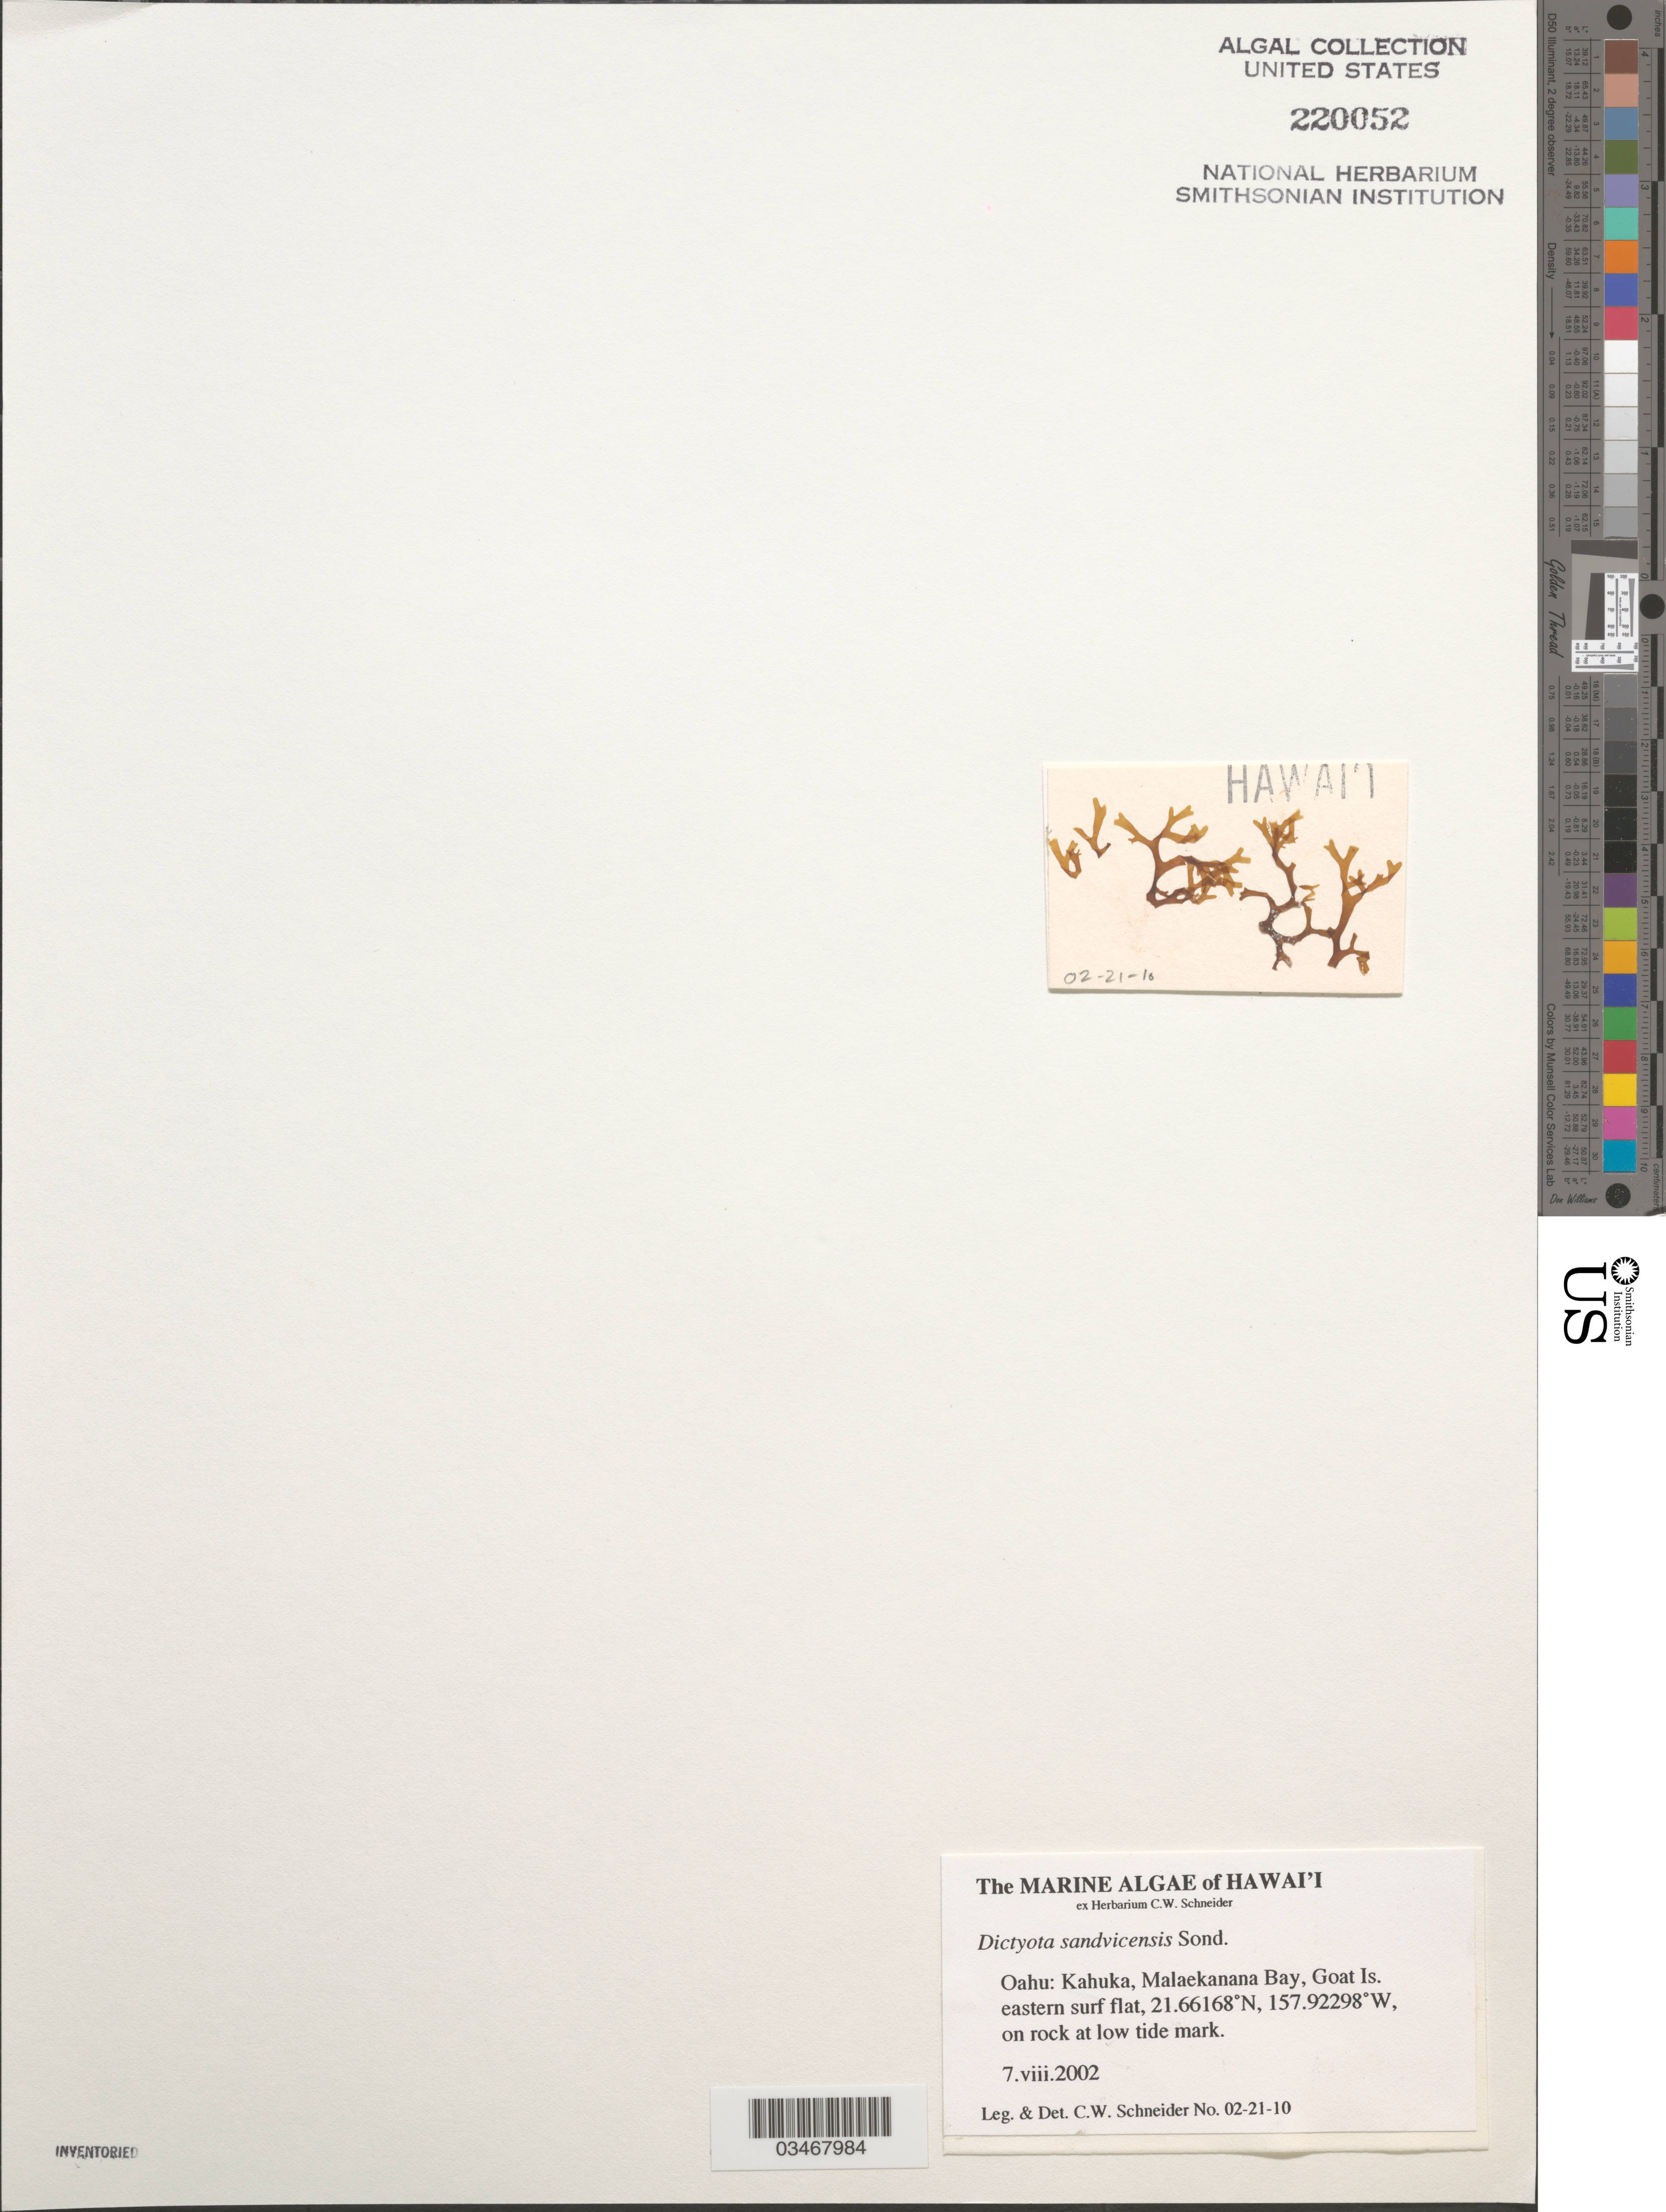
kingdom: Chromista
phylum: Ochrophyta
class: Phaeophyceae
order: Dictyotales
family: Dictyotaceae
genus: Dictyota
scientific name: Dictyota sandvicensis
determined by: Schneider, C. W.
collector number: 02-21-10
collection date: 2002-08-07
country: United States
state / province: Hawaii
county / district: Honolulu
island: Oahu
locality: Goat Island eastern surf flat.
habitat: On rock at low tide mark.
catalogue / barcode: US 220052